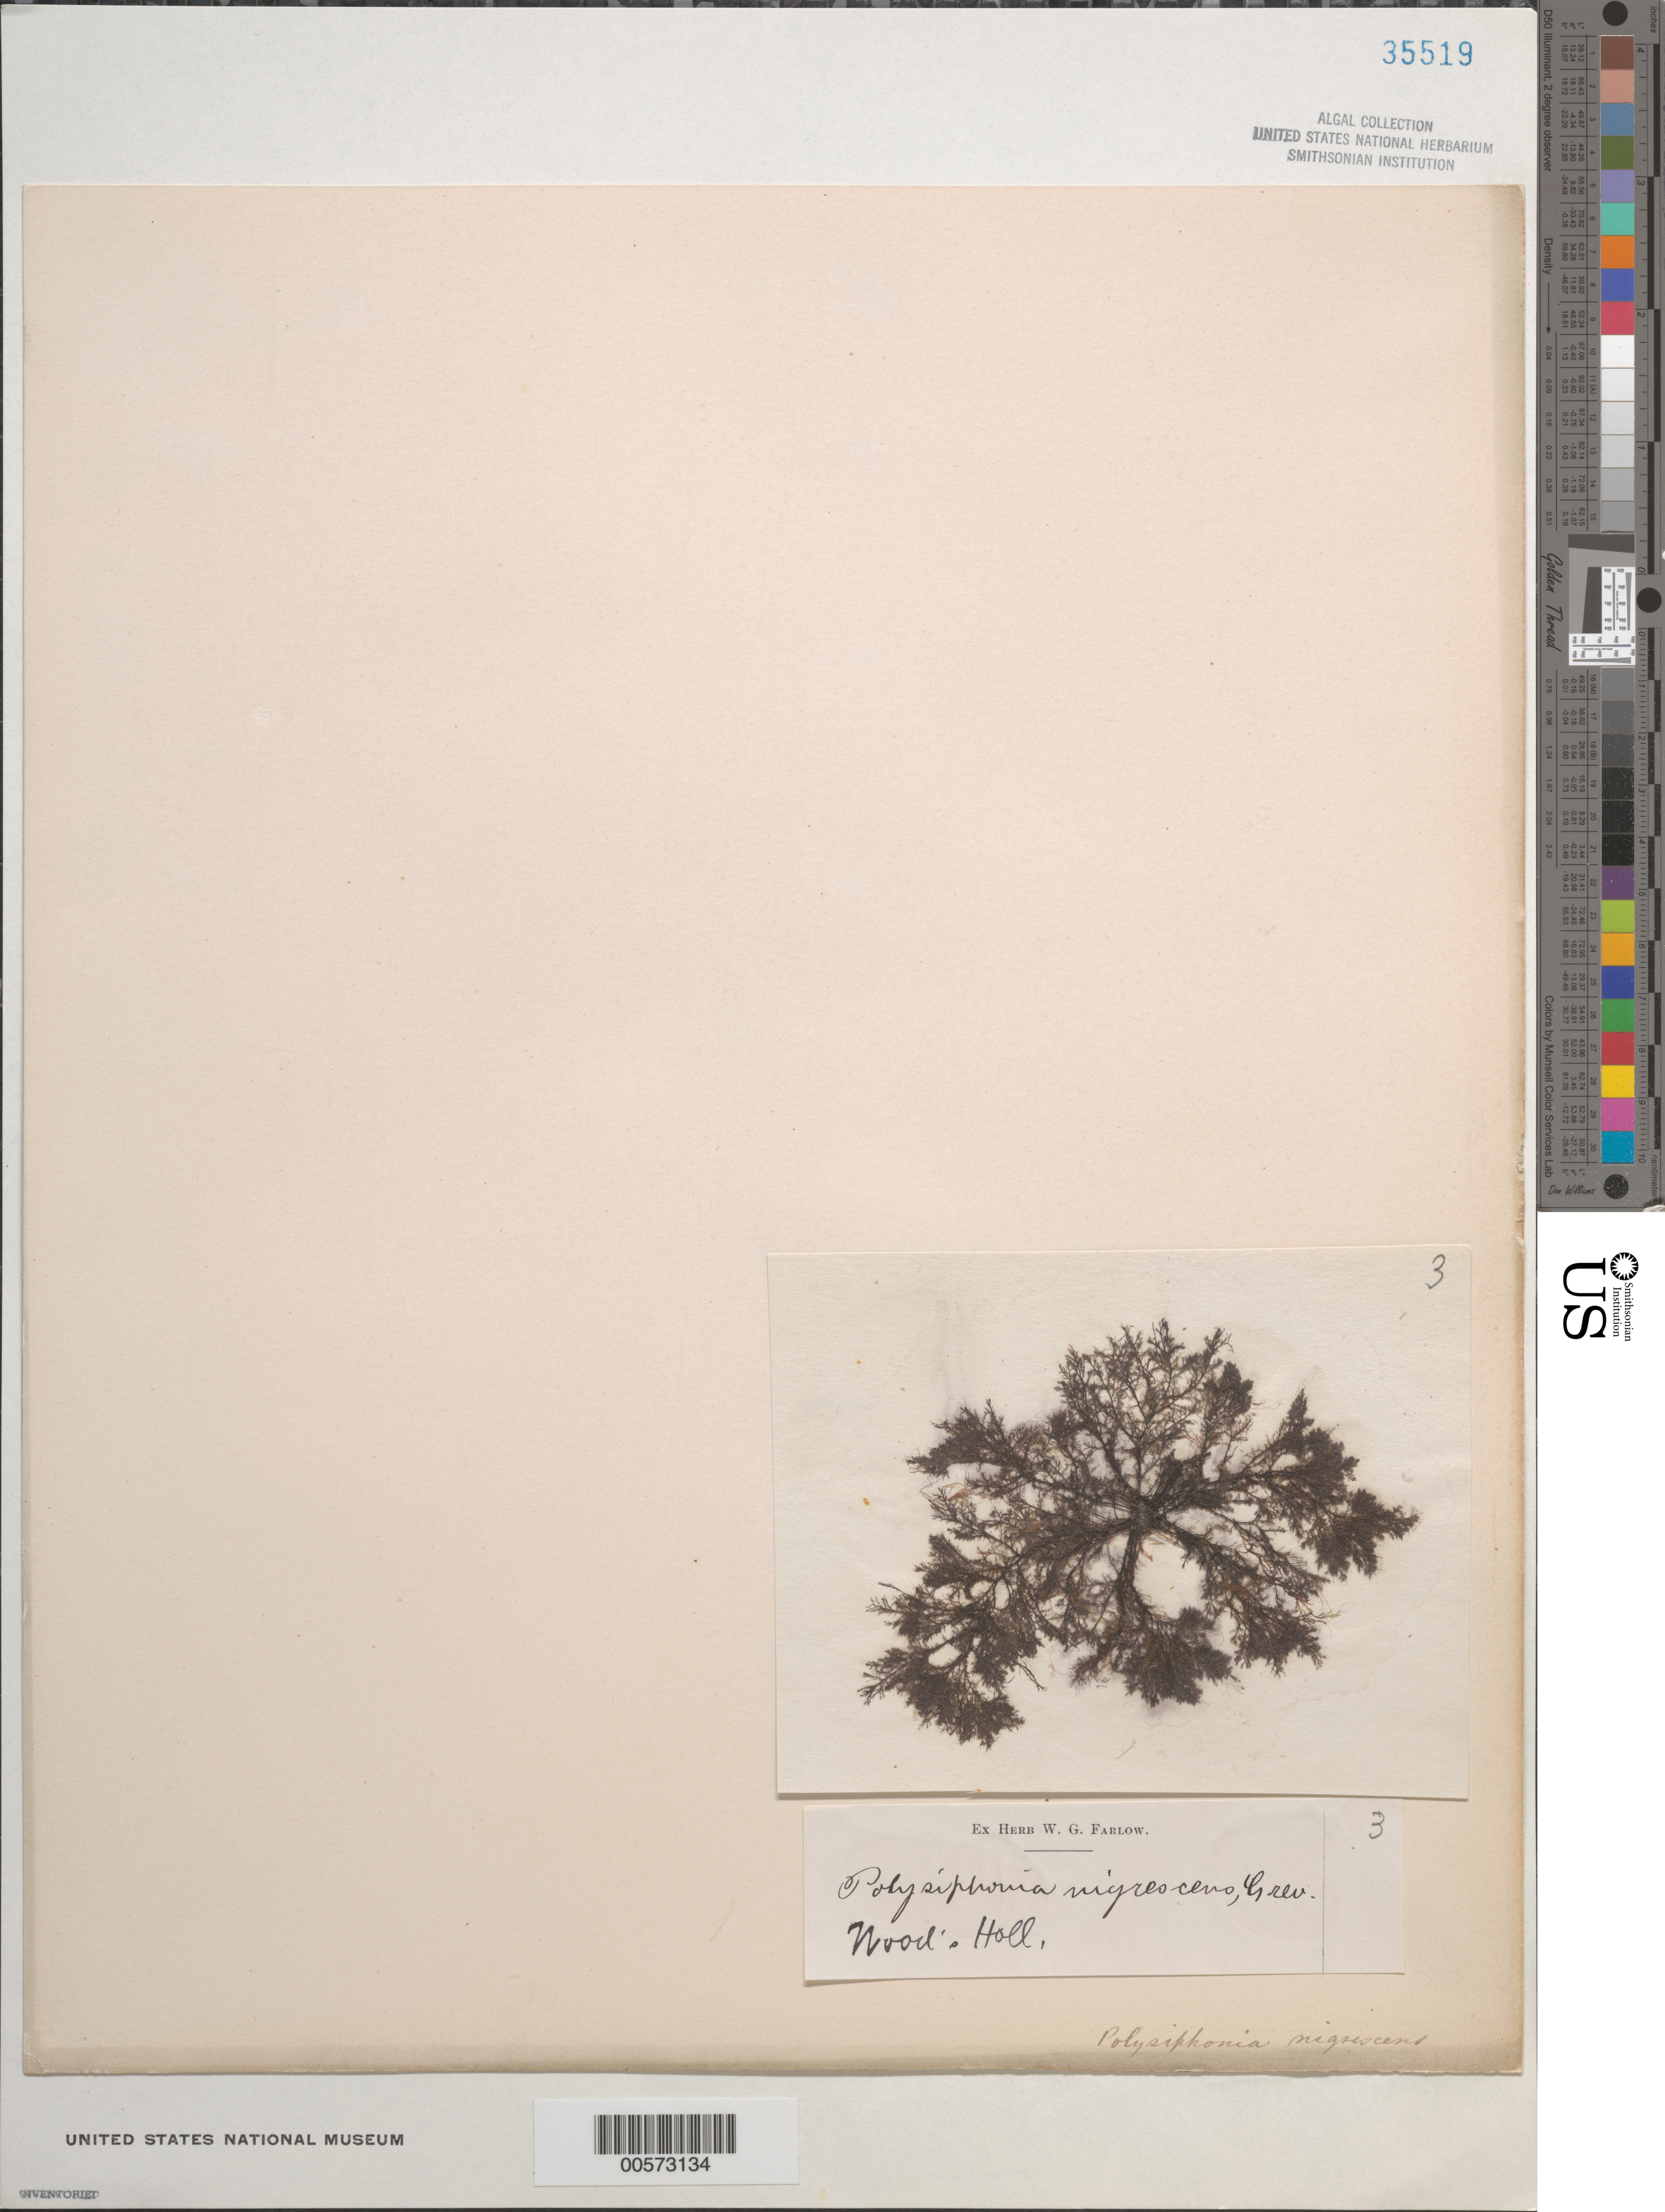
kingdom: Plantae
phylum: Rhodophyta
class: Florideophyceae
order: Ceramiales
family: Rhodomelaceae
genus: Vertebrata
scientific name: Vertebrata fucoides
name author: (Hudson) Kuntze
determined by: Algae name updating Project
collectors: W. Farlow (Herbarium)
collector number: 3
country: United States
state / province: Massachusetts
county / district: Barnstable County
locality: Woods Hole (Wood's Holl)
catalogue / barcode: US 35519